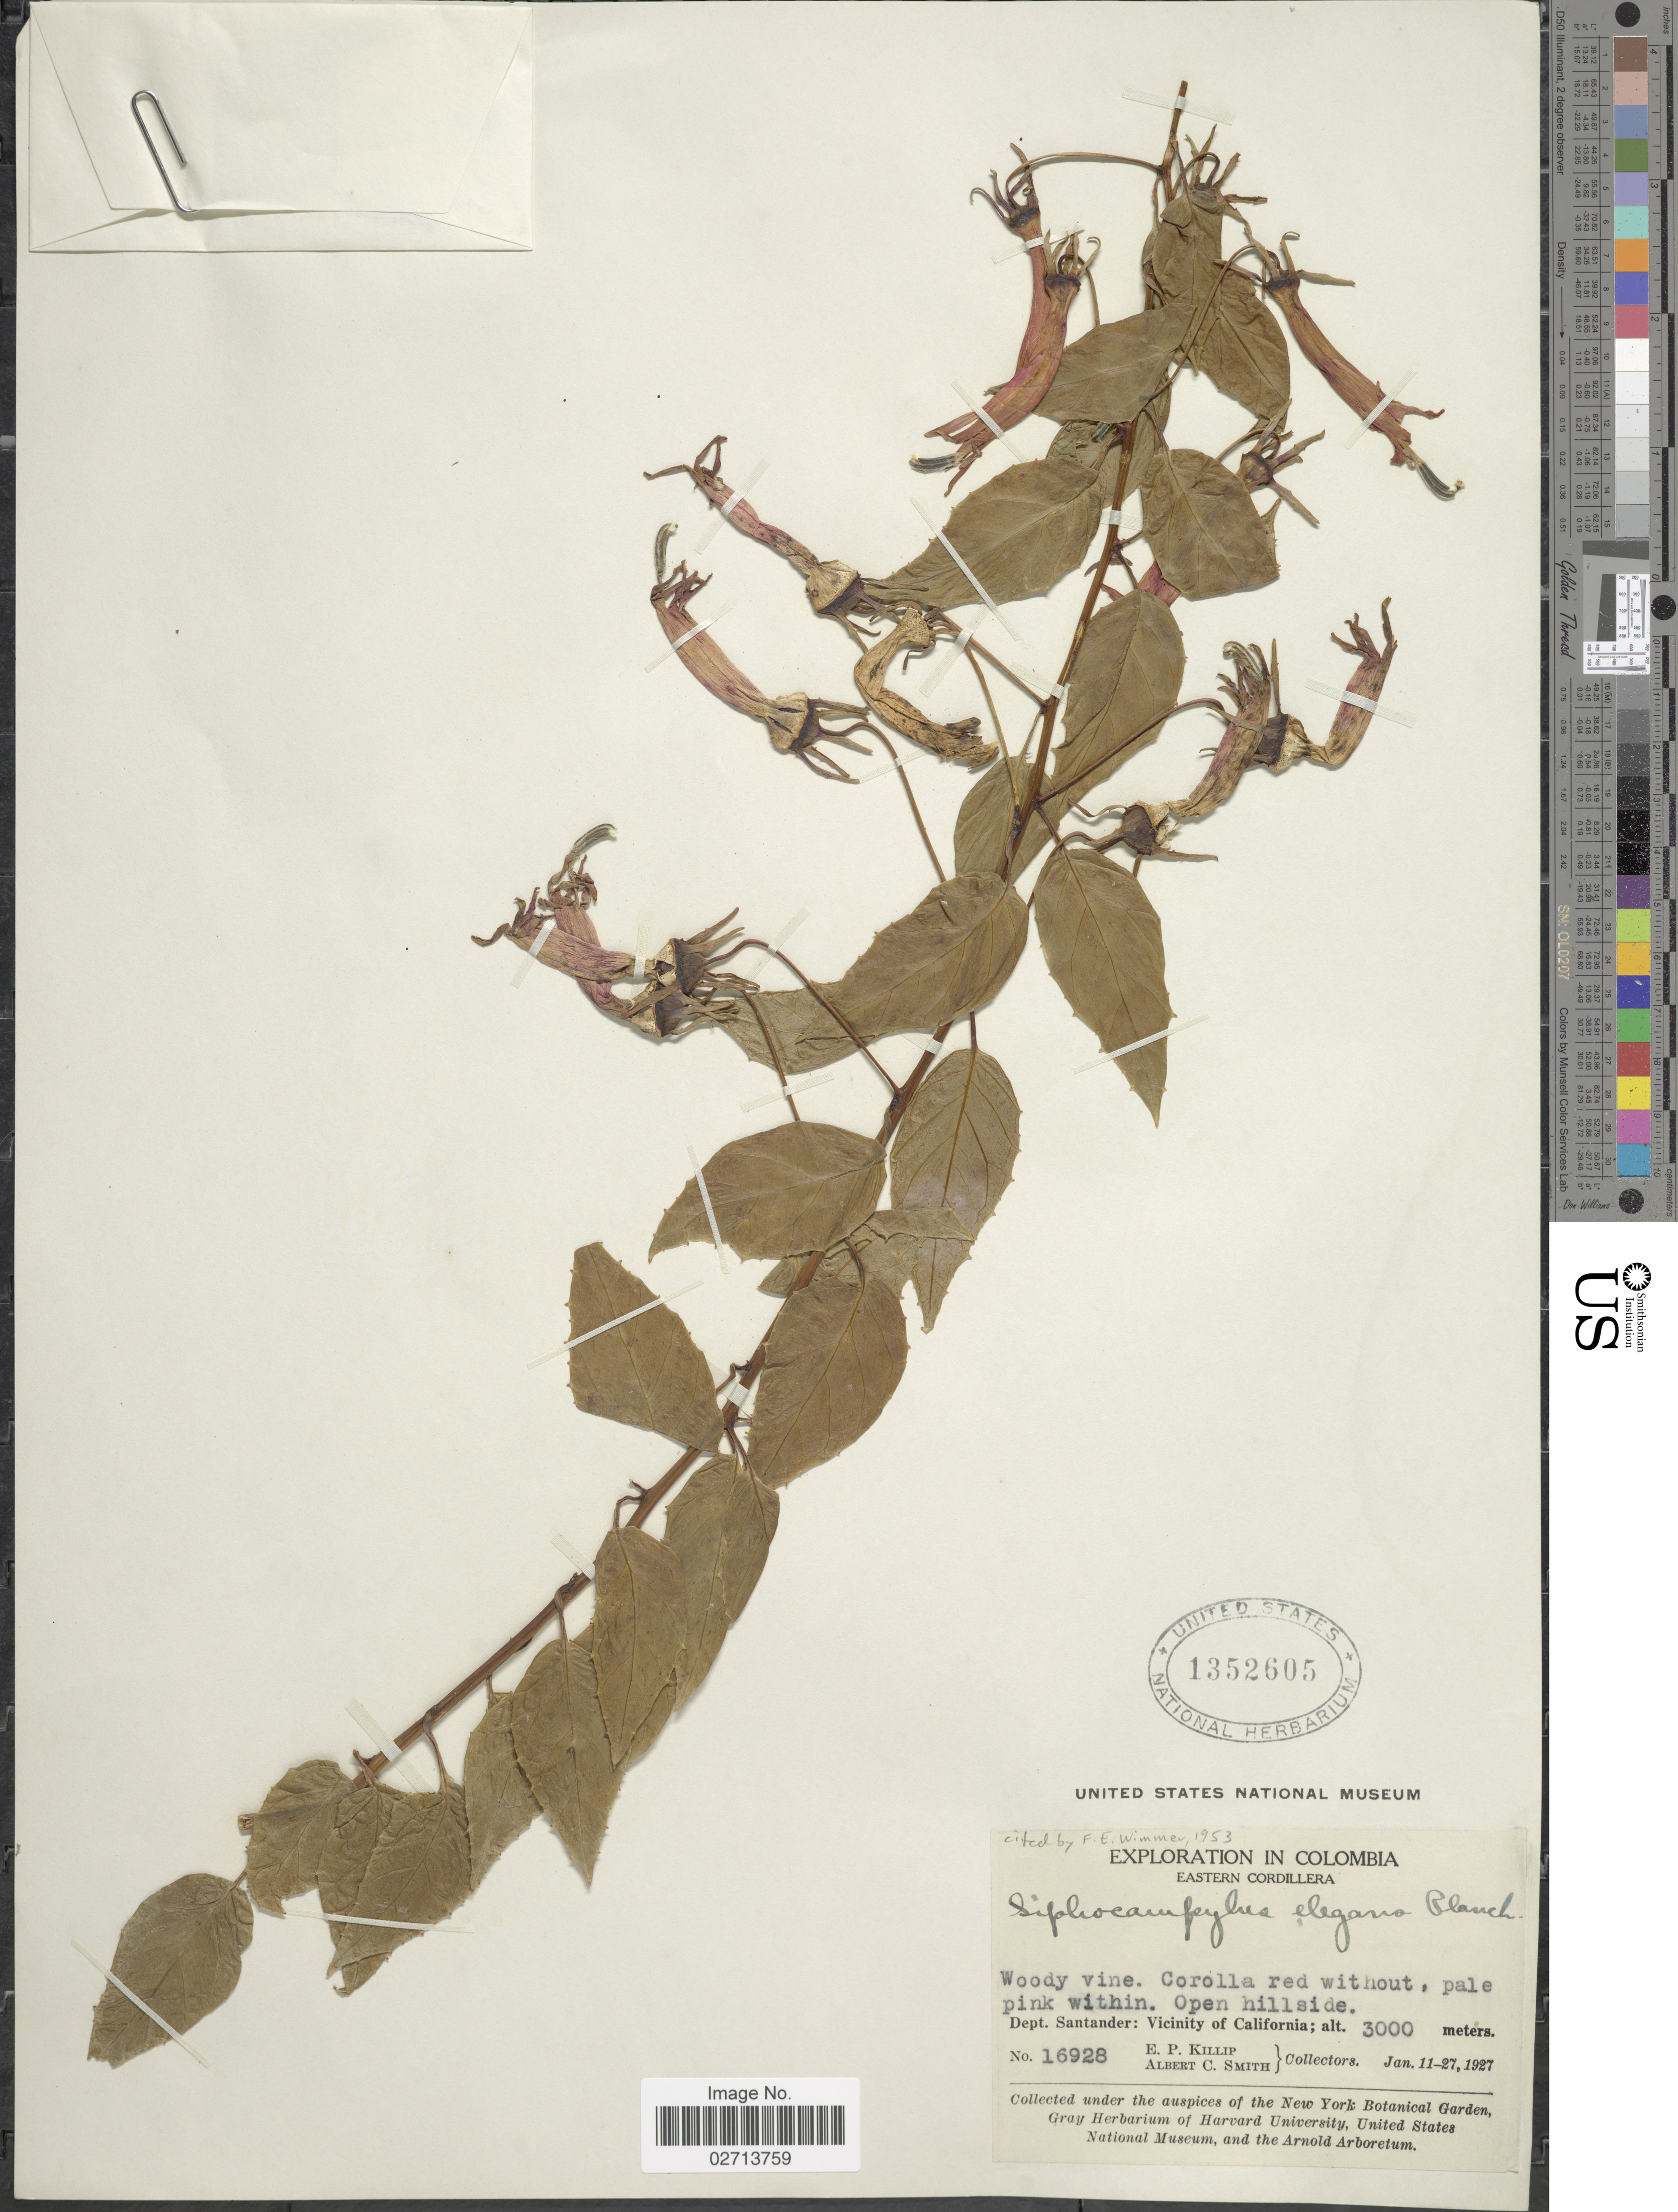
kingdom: Plantae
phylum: Tracheophyta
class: Magnoliopsida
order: Asterales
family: Campanulaceae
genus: Siphocampylus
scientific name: Siphocampylus elegans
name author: Planch.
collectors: E. P. Killip & A. C. Smith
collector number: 16928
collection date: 1927-01-11/1927-01-27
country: Colombia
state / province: Santander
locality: Eastern Cordillera, Open hillside, Dept. Santander: Vicinity of California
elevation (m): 3000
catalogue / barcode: US 1352605